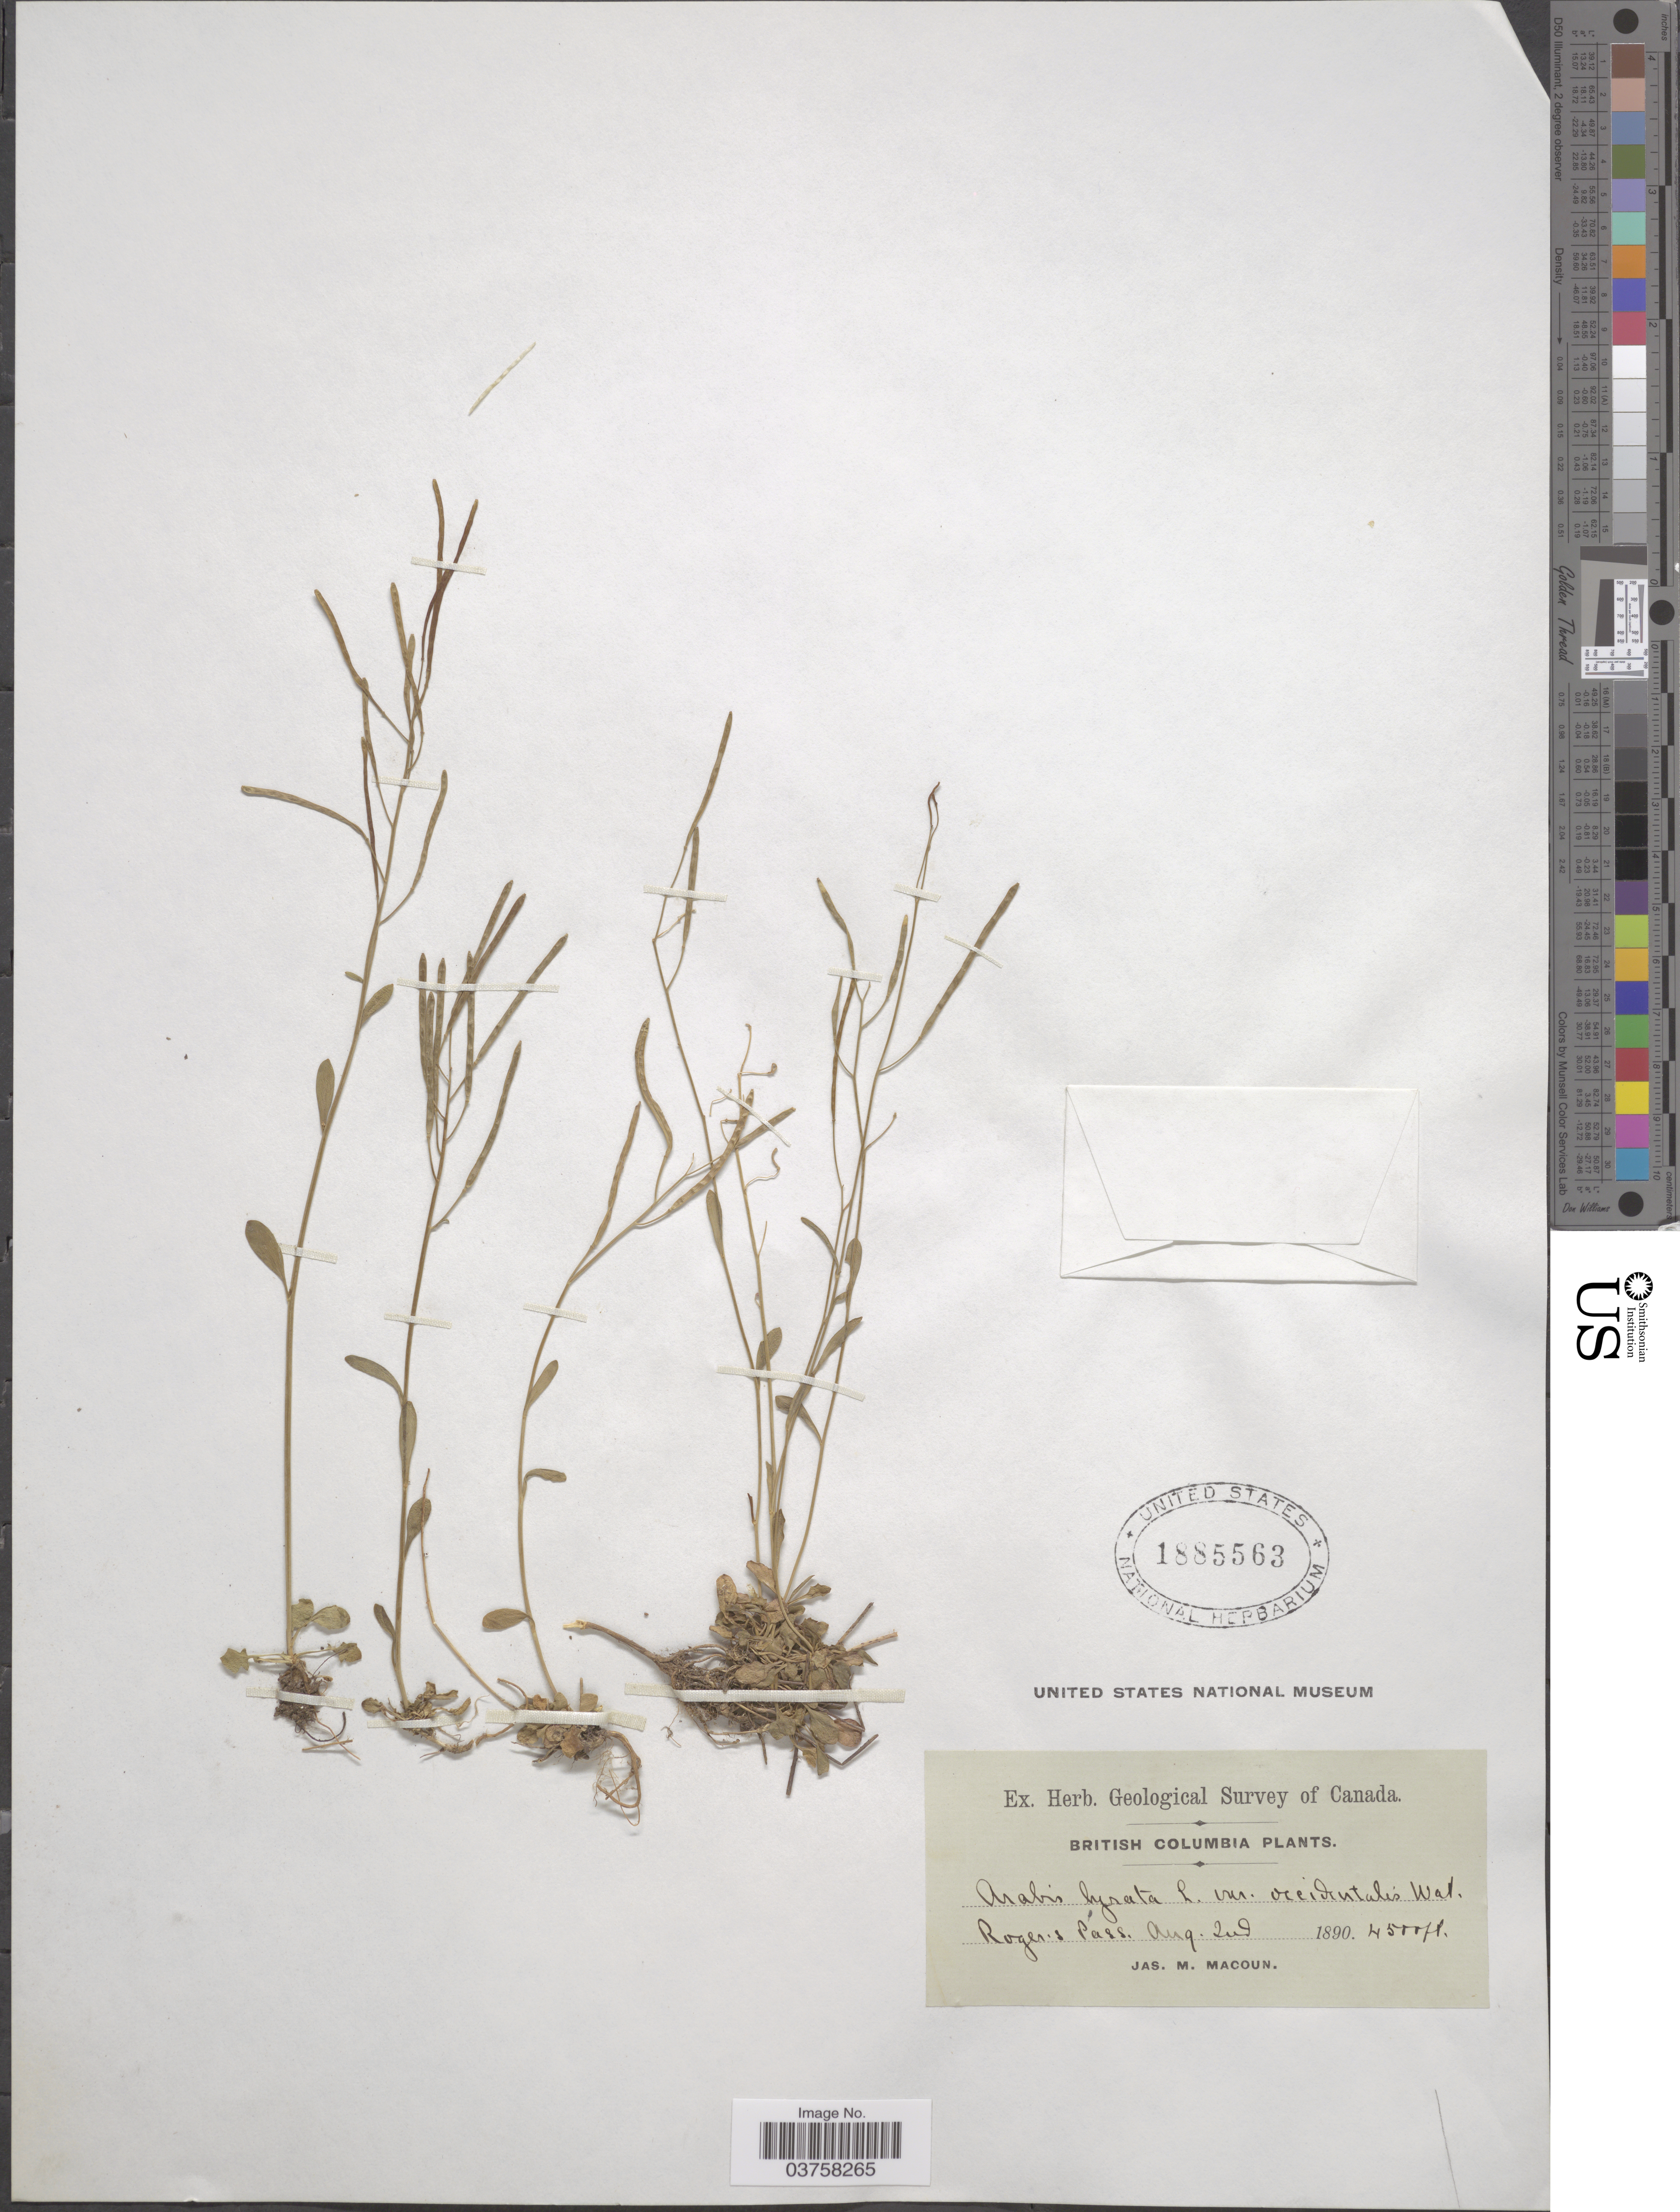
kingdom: Plantae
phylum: Tracheophyta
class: Magnoliopsida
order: Brassicales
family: Brassicaceae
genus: Arabidopsis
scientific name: Arabidopsis lyrata subsp. kamchatica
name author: (Fisch. ex DC.) O'Kane & Al-Shehbaz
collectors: J. M. Macoun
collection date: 1890-08-02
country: Canada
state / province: British Columbia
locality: Roger's Pass.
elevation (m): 1372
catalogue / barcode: US 1885563